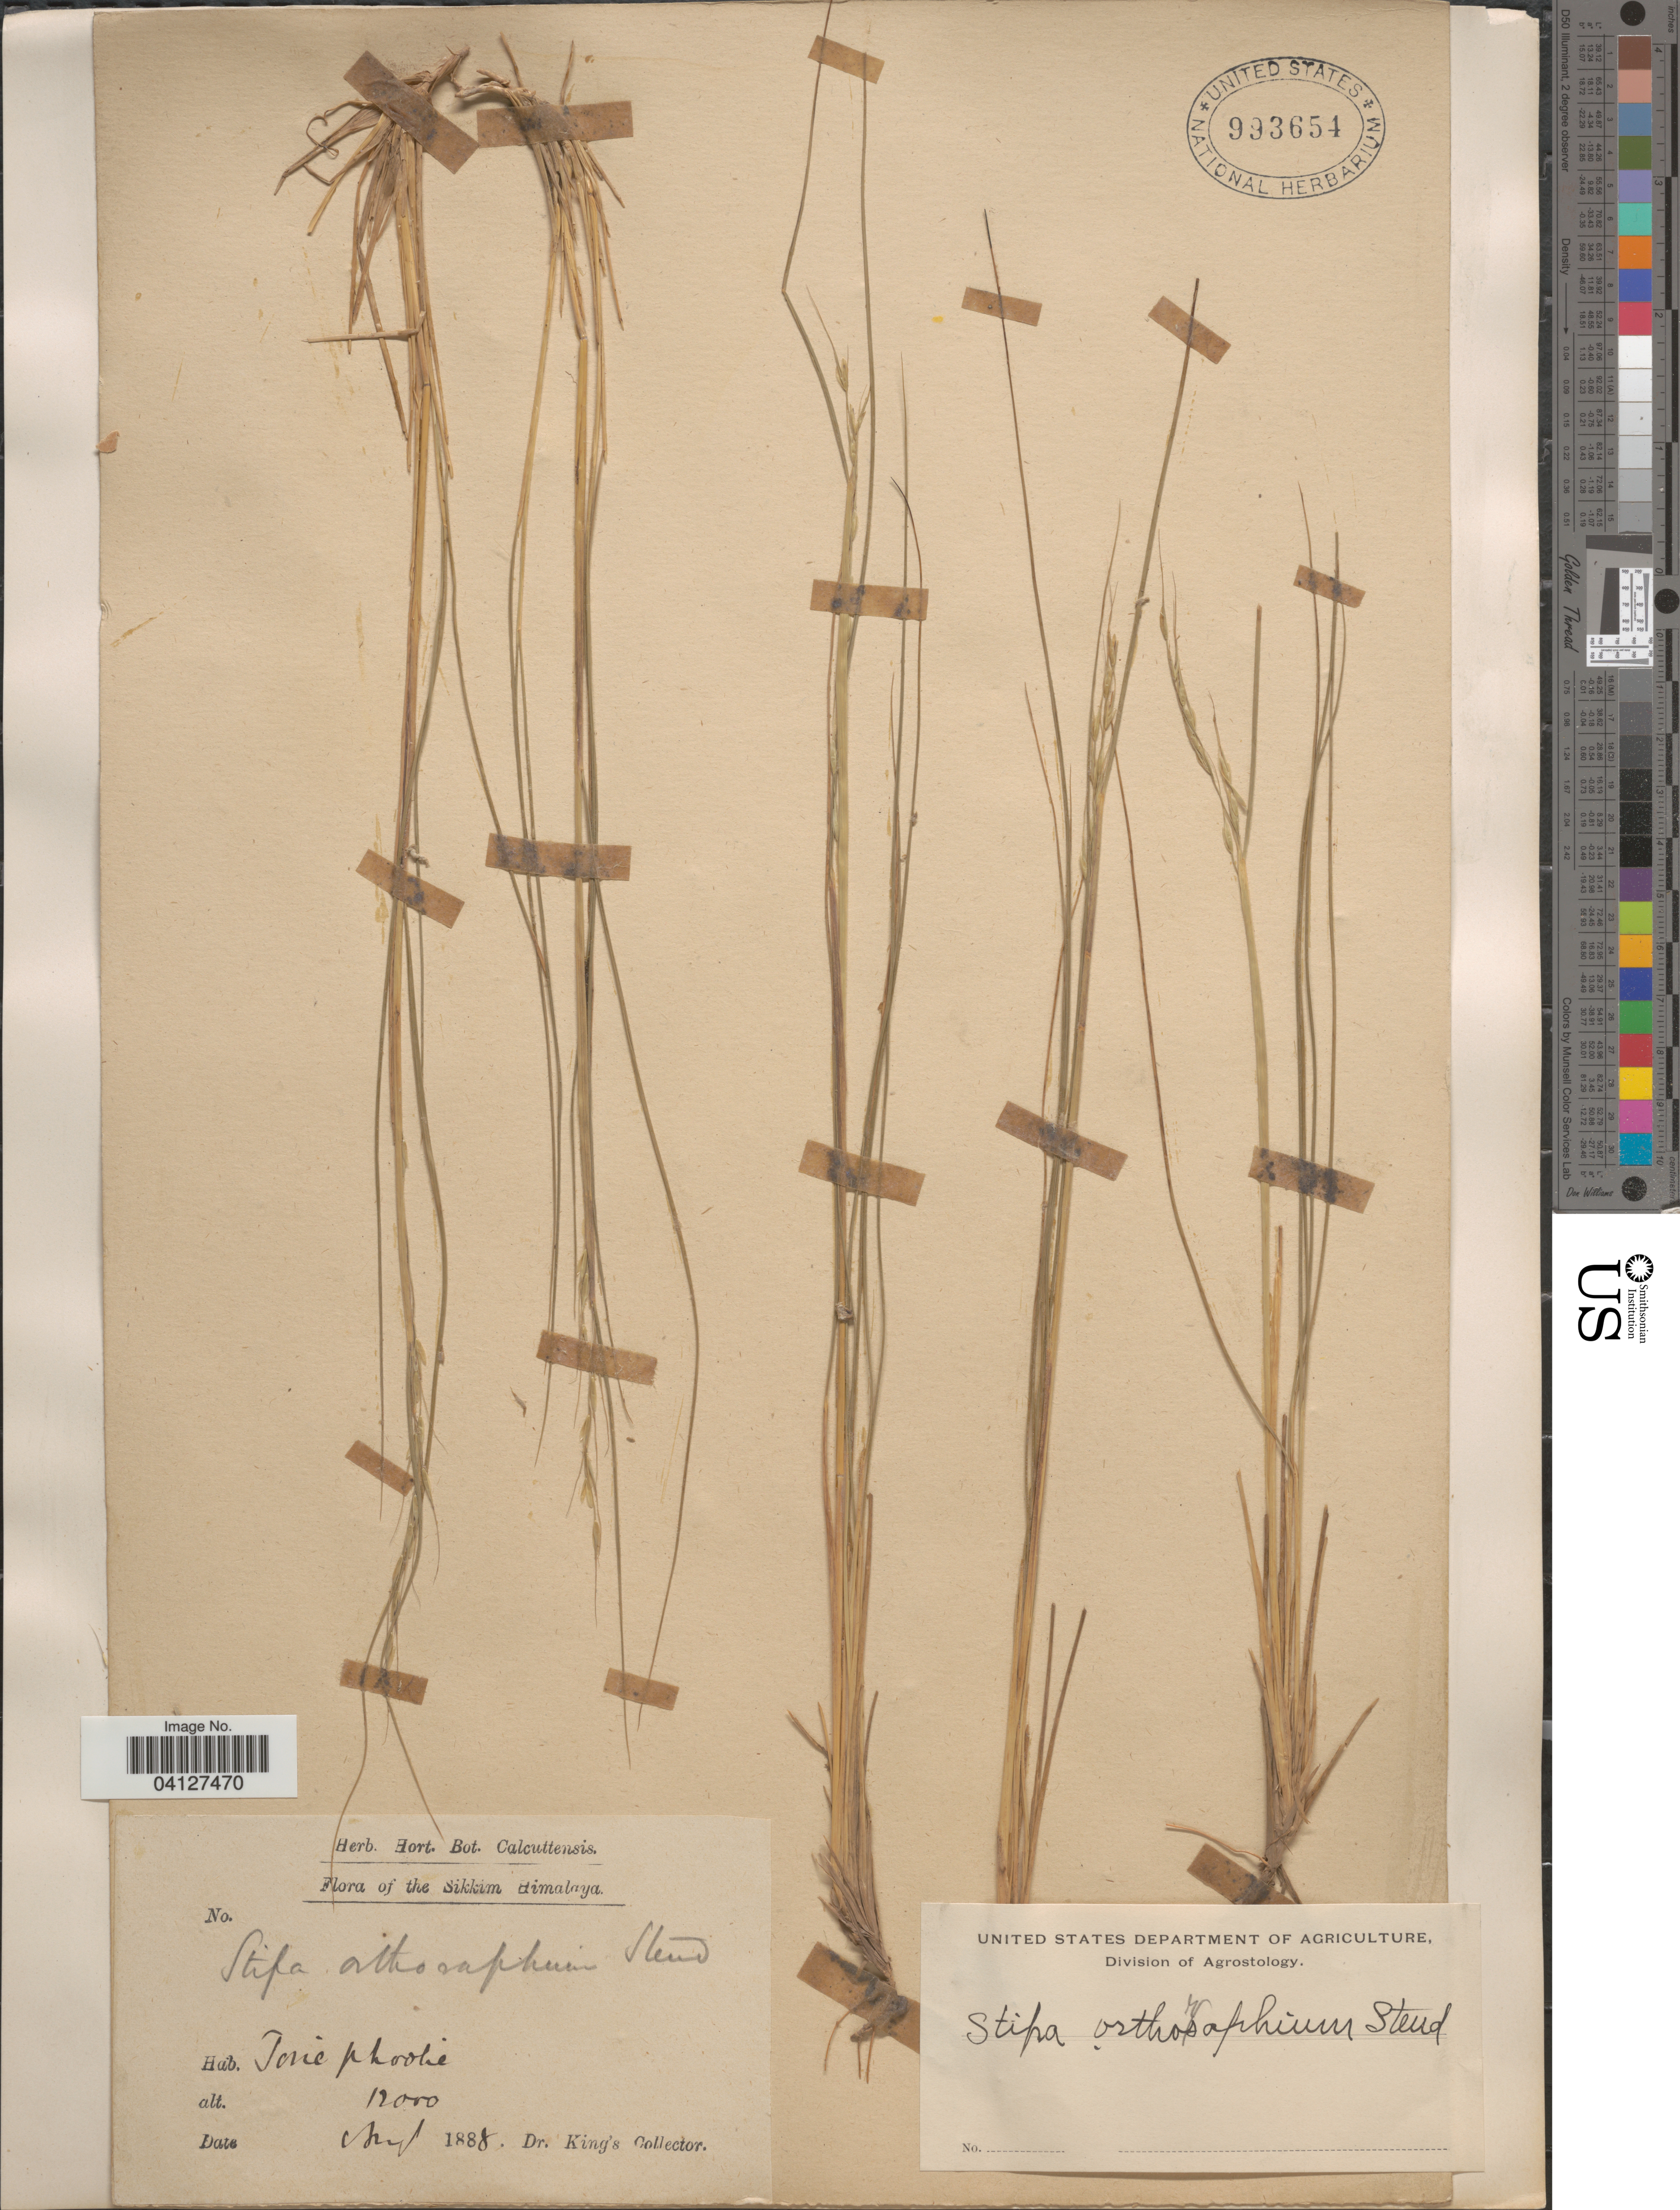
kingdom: Plantae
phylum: Tracheophyta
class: Liliopsida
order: Poales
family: Poaceae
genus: Stipa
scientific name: Stipa orthoraphium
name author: Steud.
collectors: Dr. King's collector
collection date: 1888-09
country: India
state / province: Sikkim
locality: Sikkim Himalaya. Torie phoolie. [interpreted]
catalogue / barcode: US 993654